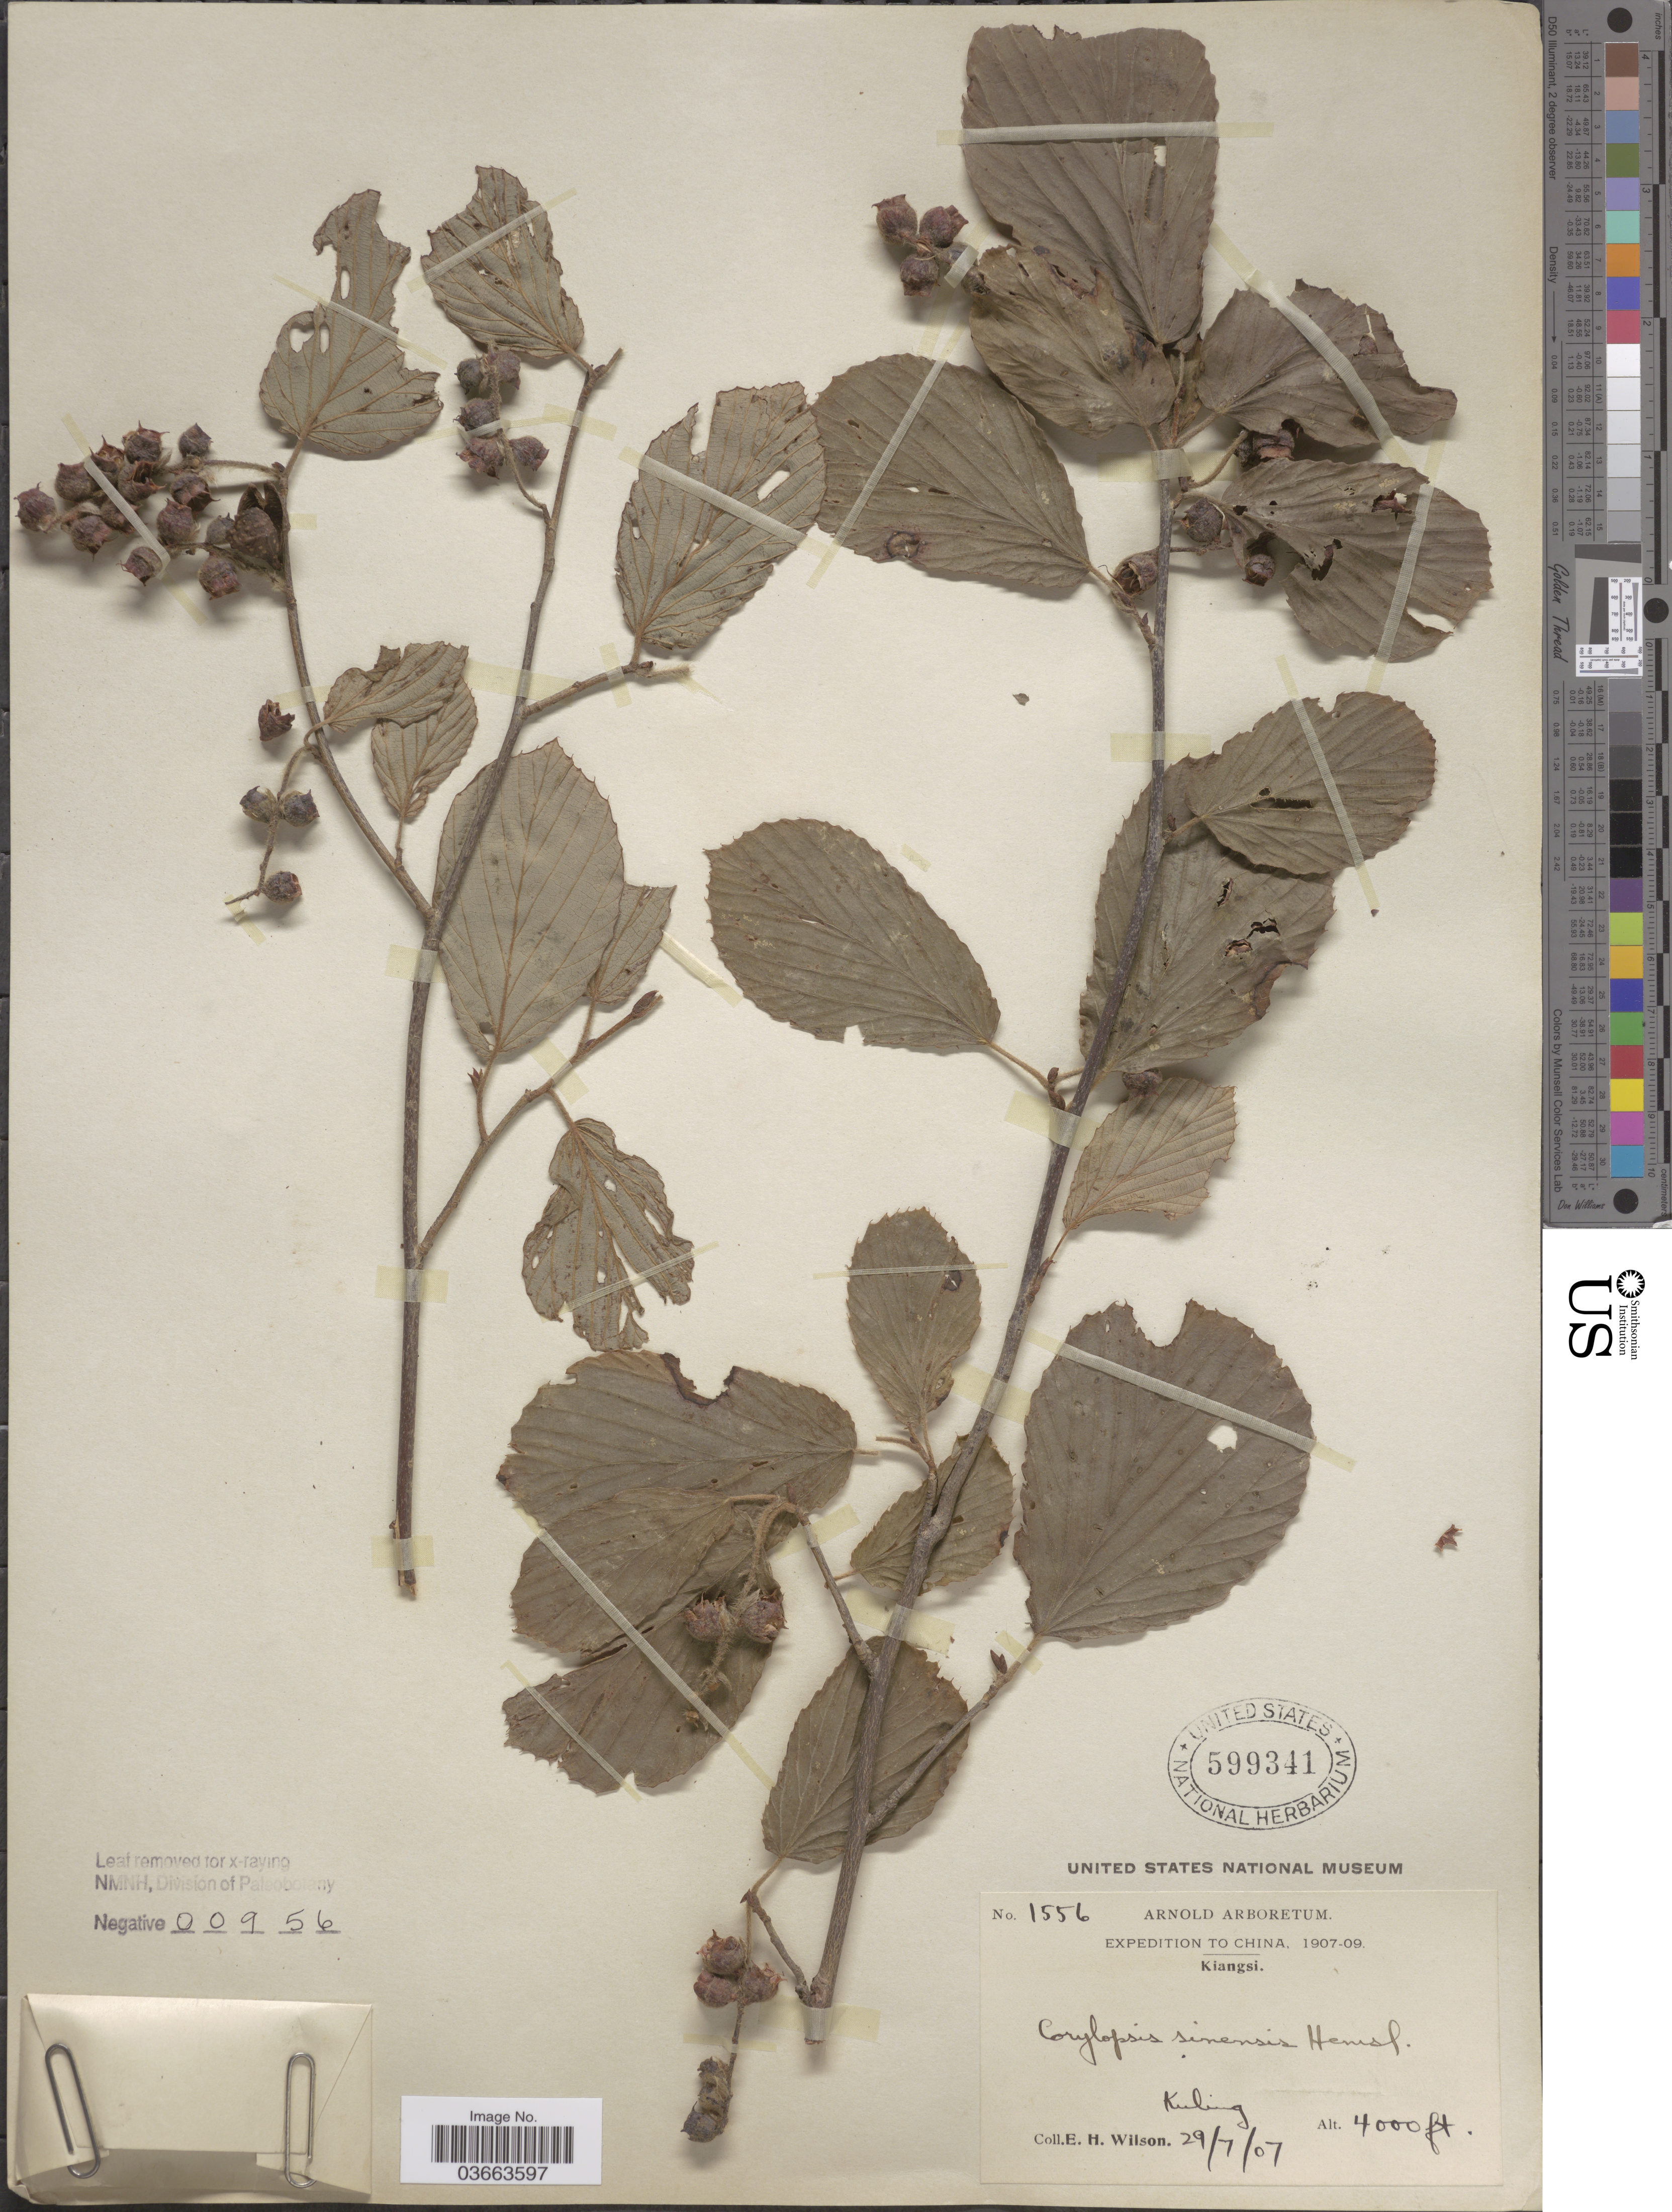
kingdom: Plantae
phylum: Tracheophyta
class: Magnoliopsida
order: Saxifragales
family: Hamamelidaceae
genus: Corylopsis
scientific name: Corylopsis sinensis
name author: Hemsl.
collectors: E. Wilson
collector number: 1556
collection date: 1907-07-29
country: China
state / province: Jiangxi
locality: Kiangsi. Kuling.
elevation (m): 1219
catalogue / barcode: US 599341